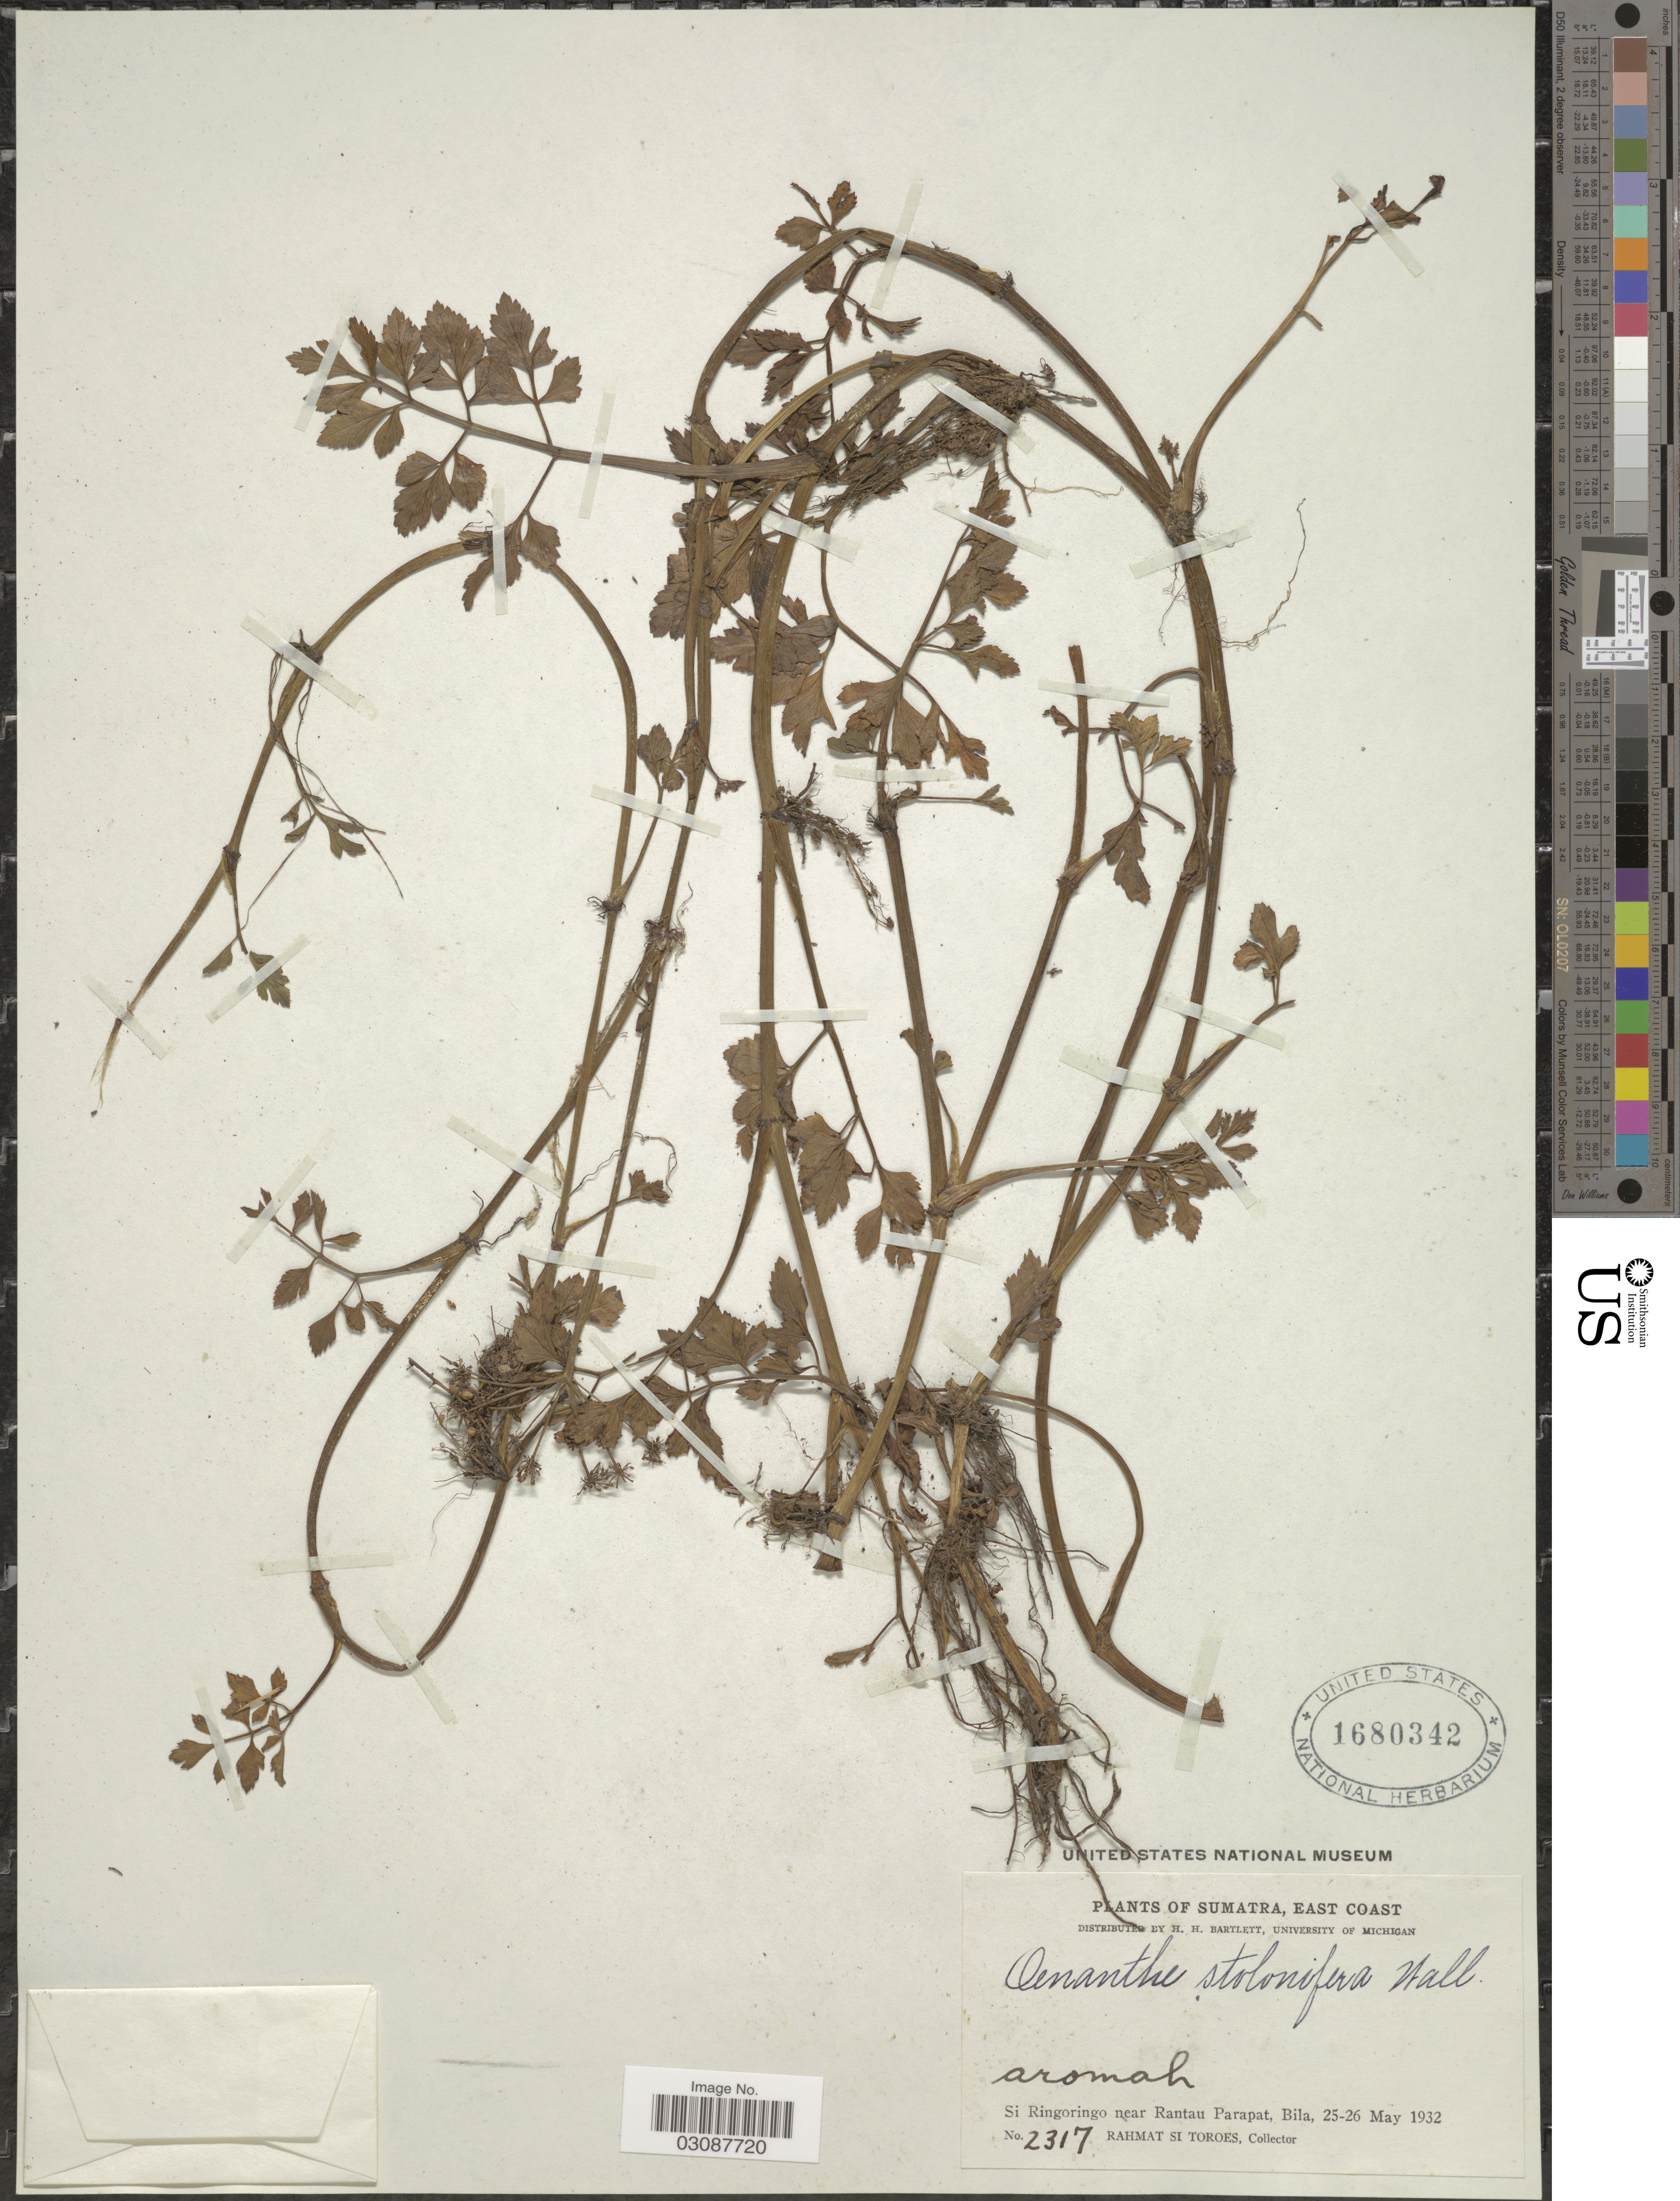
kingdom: Plantae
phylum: Tracheophyta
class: Magnoliopsida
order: Apiales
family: Apiaceae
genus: Oenanthe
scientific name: Oenanthe stolonifera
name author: Wall. ex DC.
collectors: Rahmat Si Boeea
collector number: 2317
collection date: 1932-05-25/1932-05-26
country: Indonesia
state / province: Sumatra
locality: Sumatra, East Coast, Si Ringoringo near Rantau Parapat, Bila.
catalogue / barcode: US 1680342